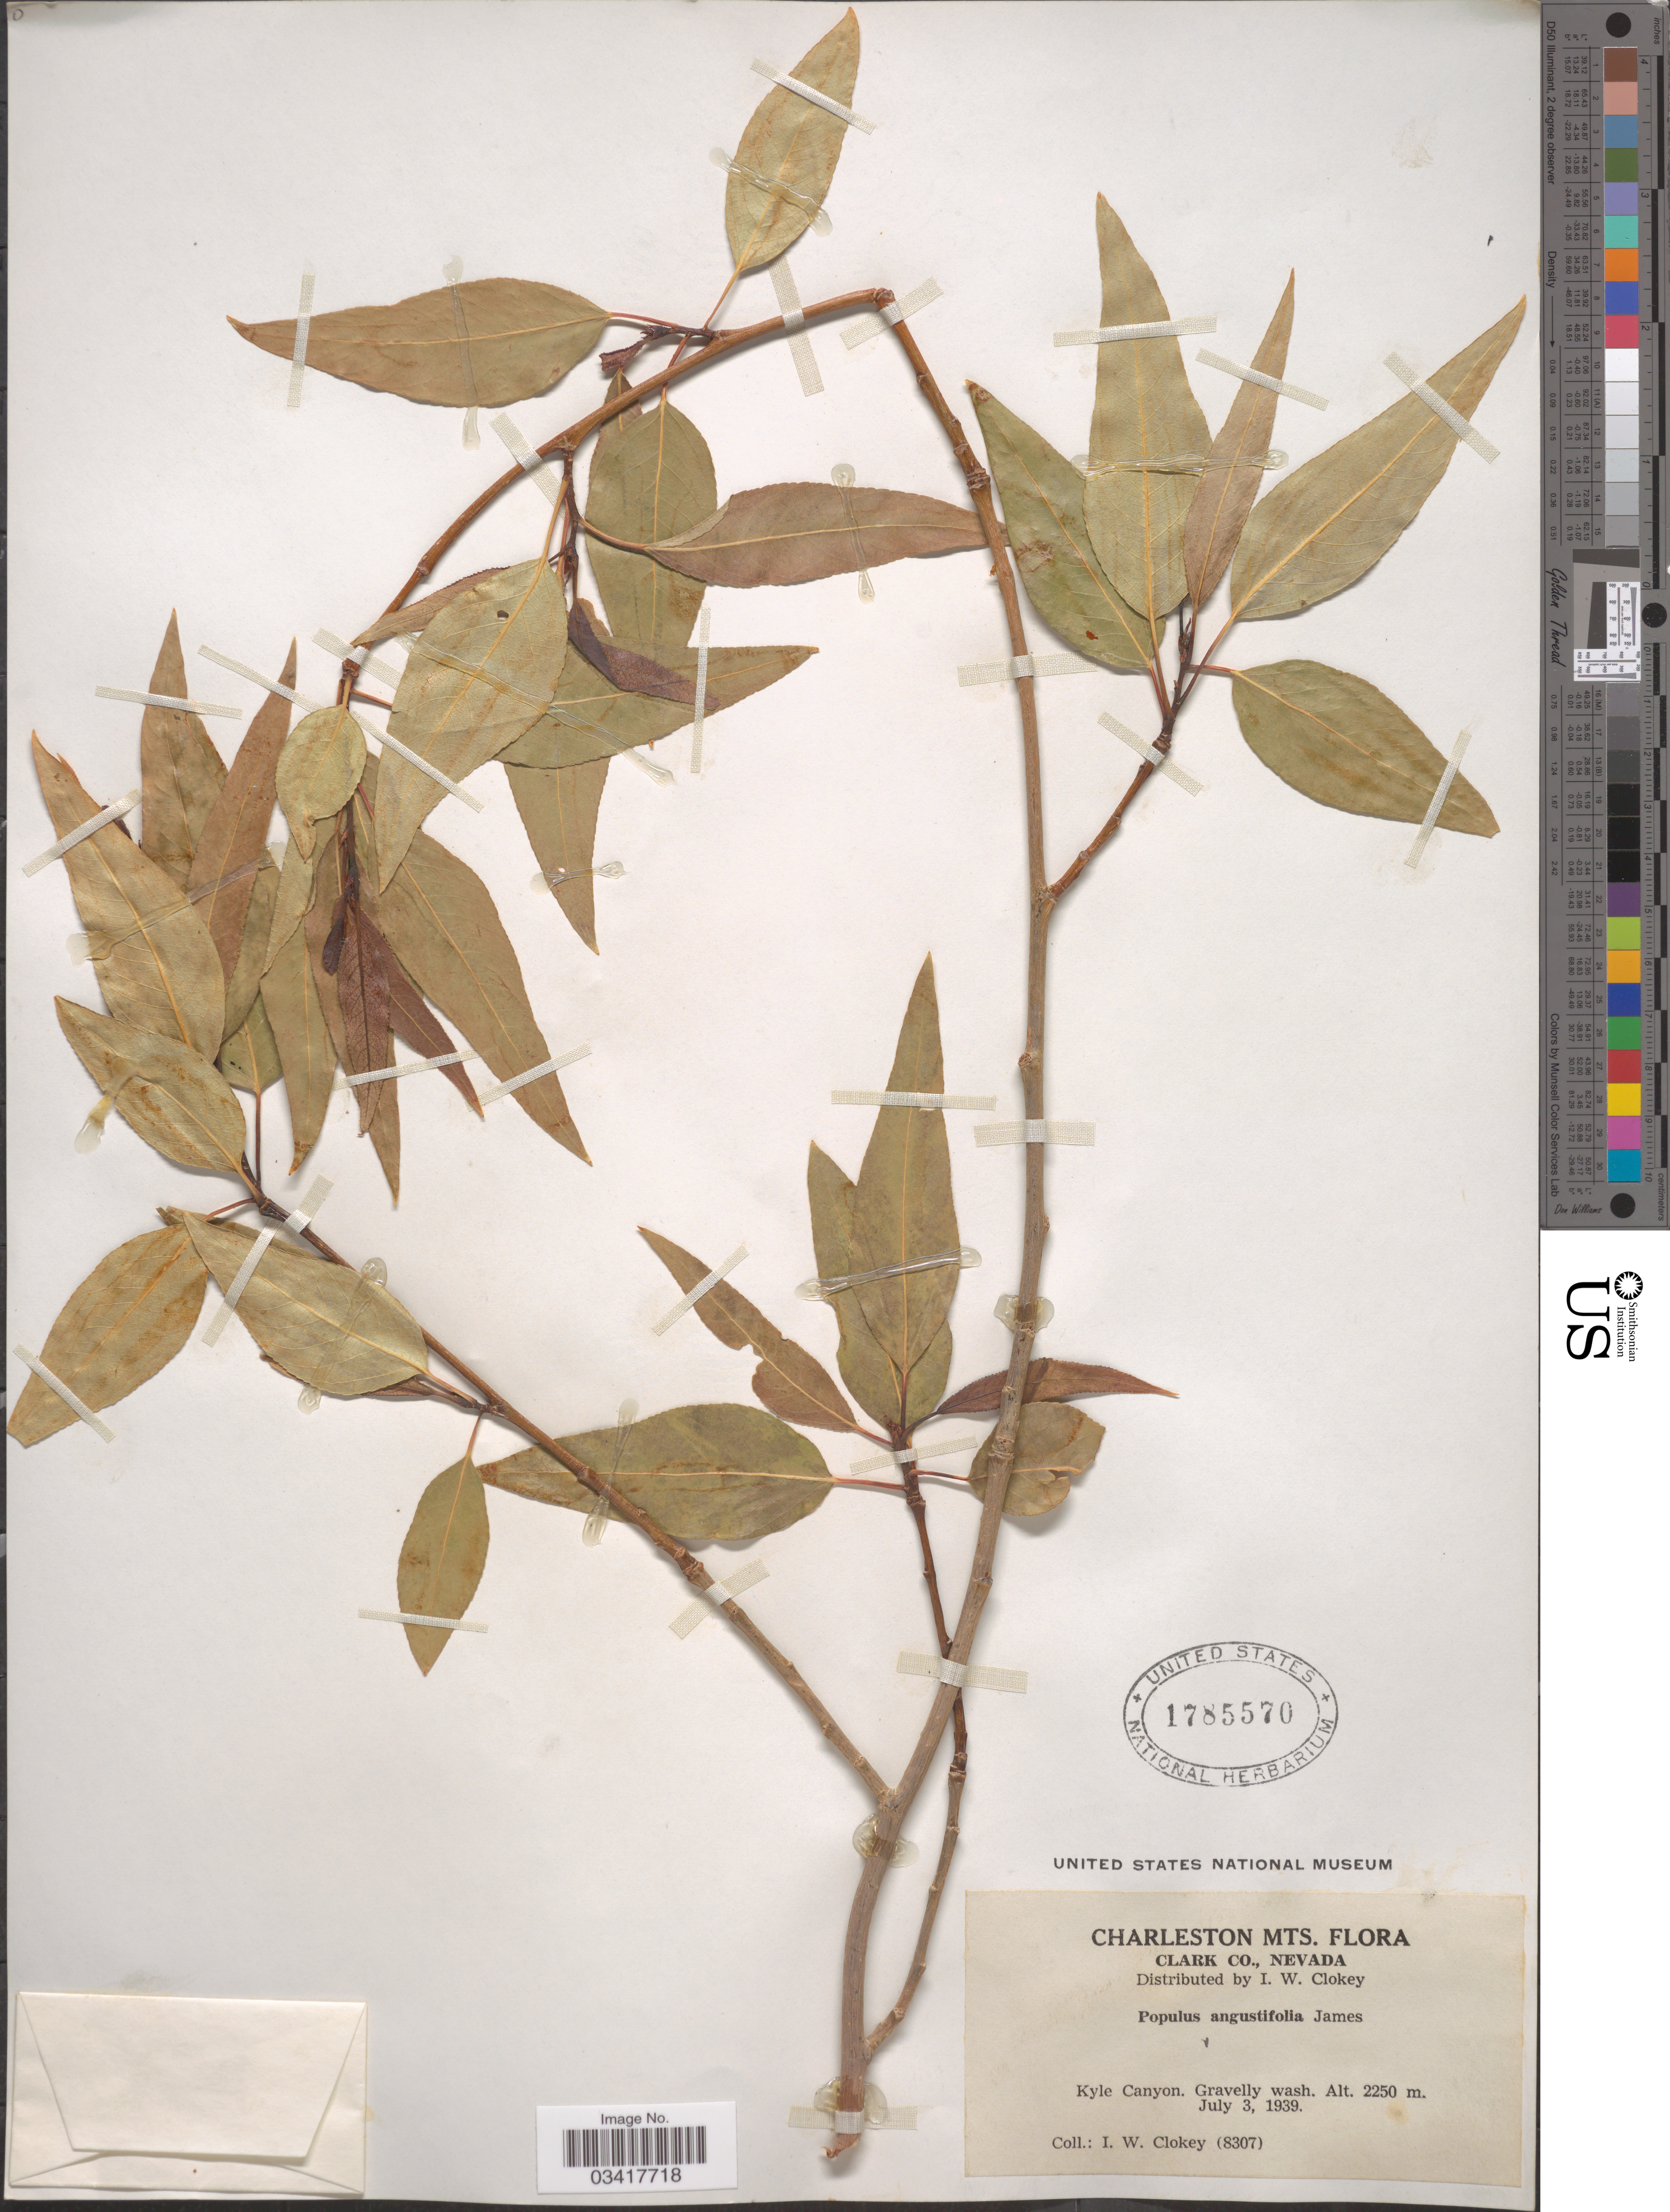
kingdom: Plantae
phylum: Tracheophyta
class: Magnoliopsida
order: Malpighiales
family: Salicaceae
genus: Populus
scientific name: Populus angustifolia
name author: E. James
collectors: I. W. Clokey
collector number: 8307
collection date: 1939-07-03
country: United States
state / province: Nevada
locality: Charleston Mts. Clark Co. Kyle Canyon.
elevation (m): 2250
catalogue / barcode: US 1785570